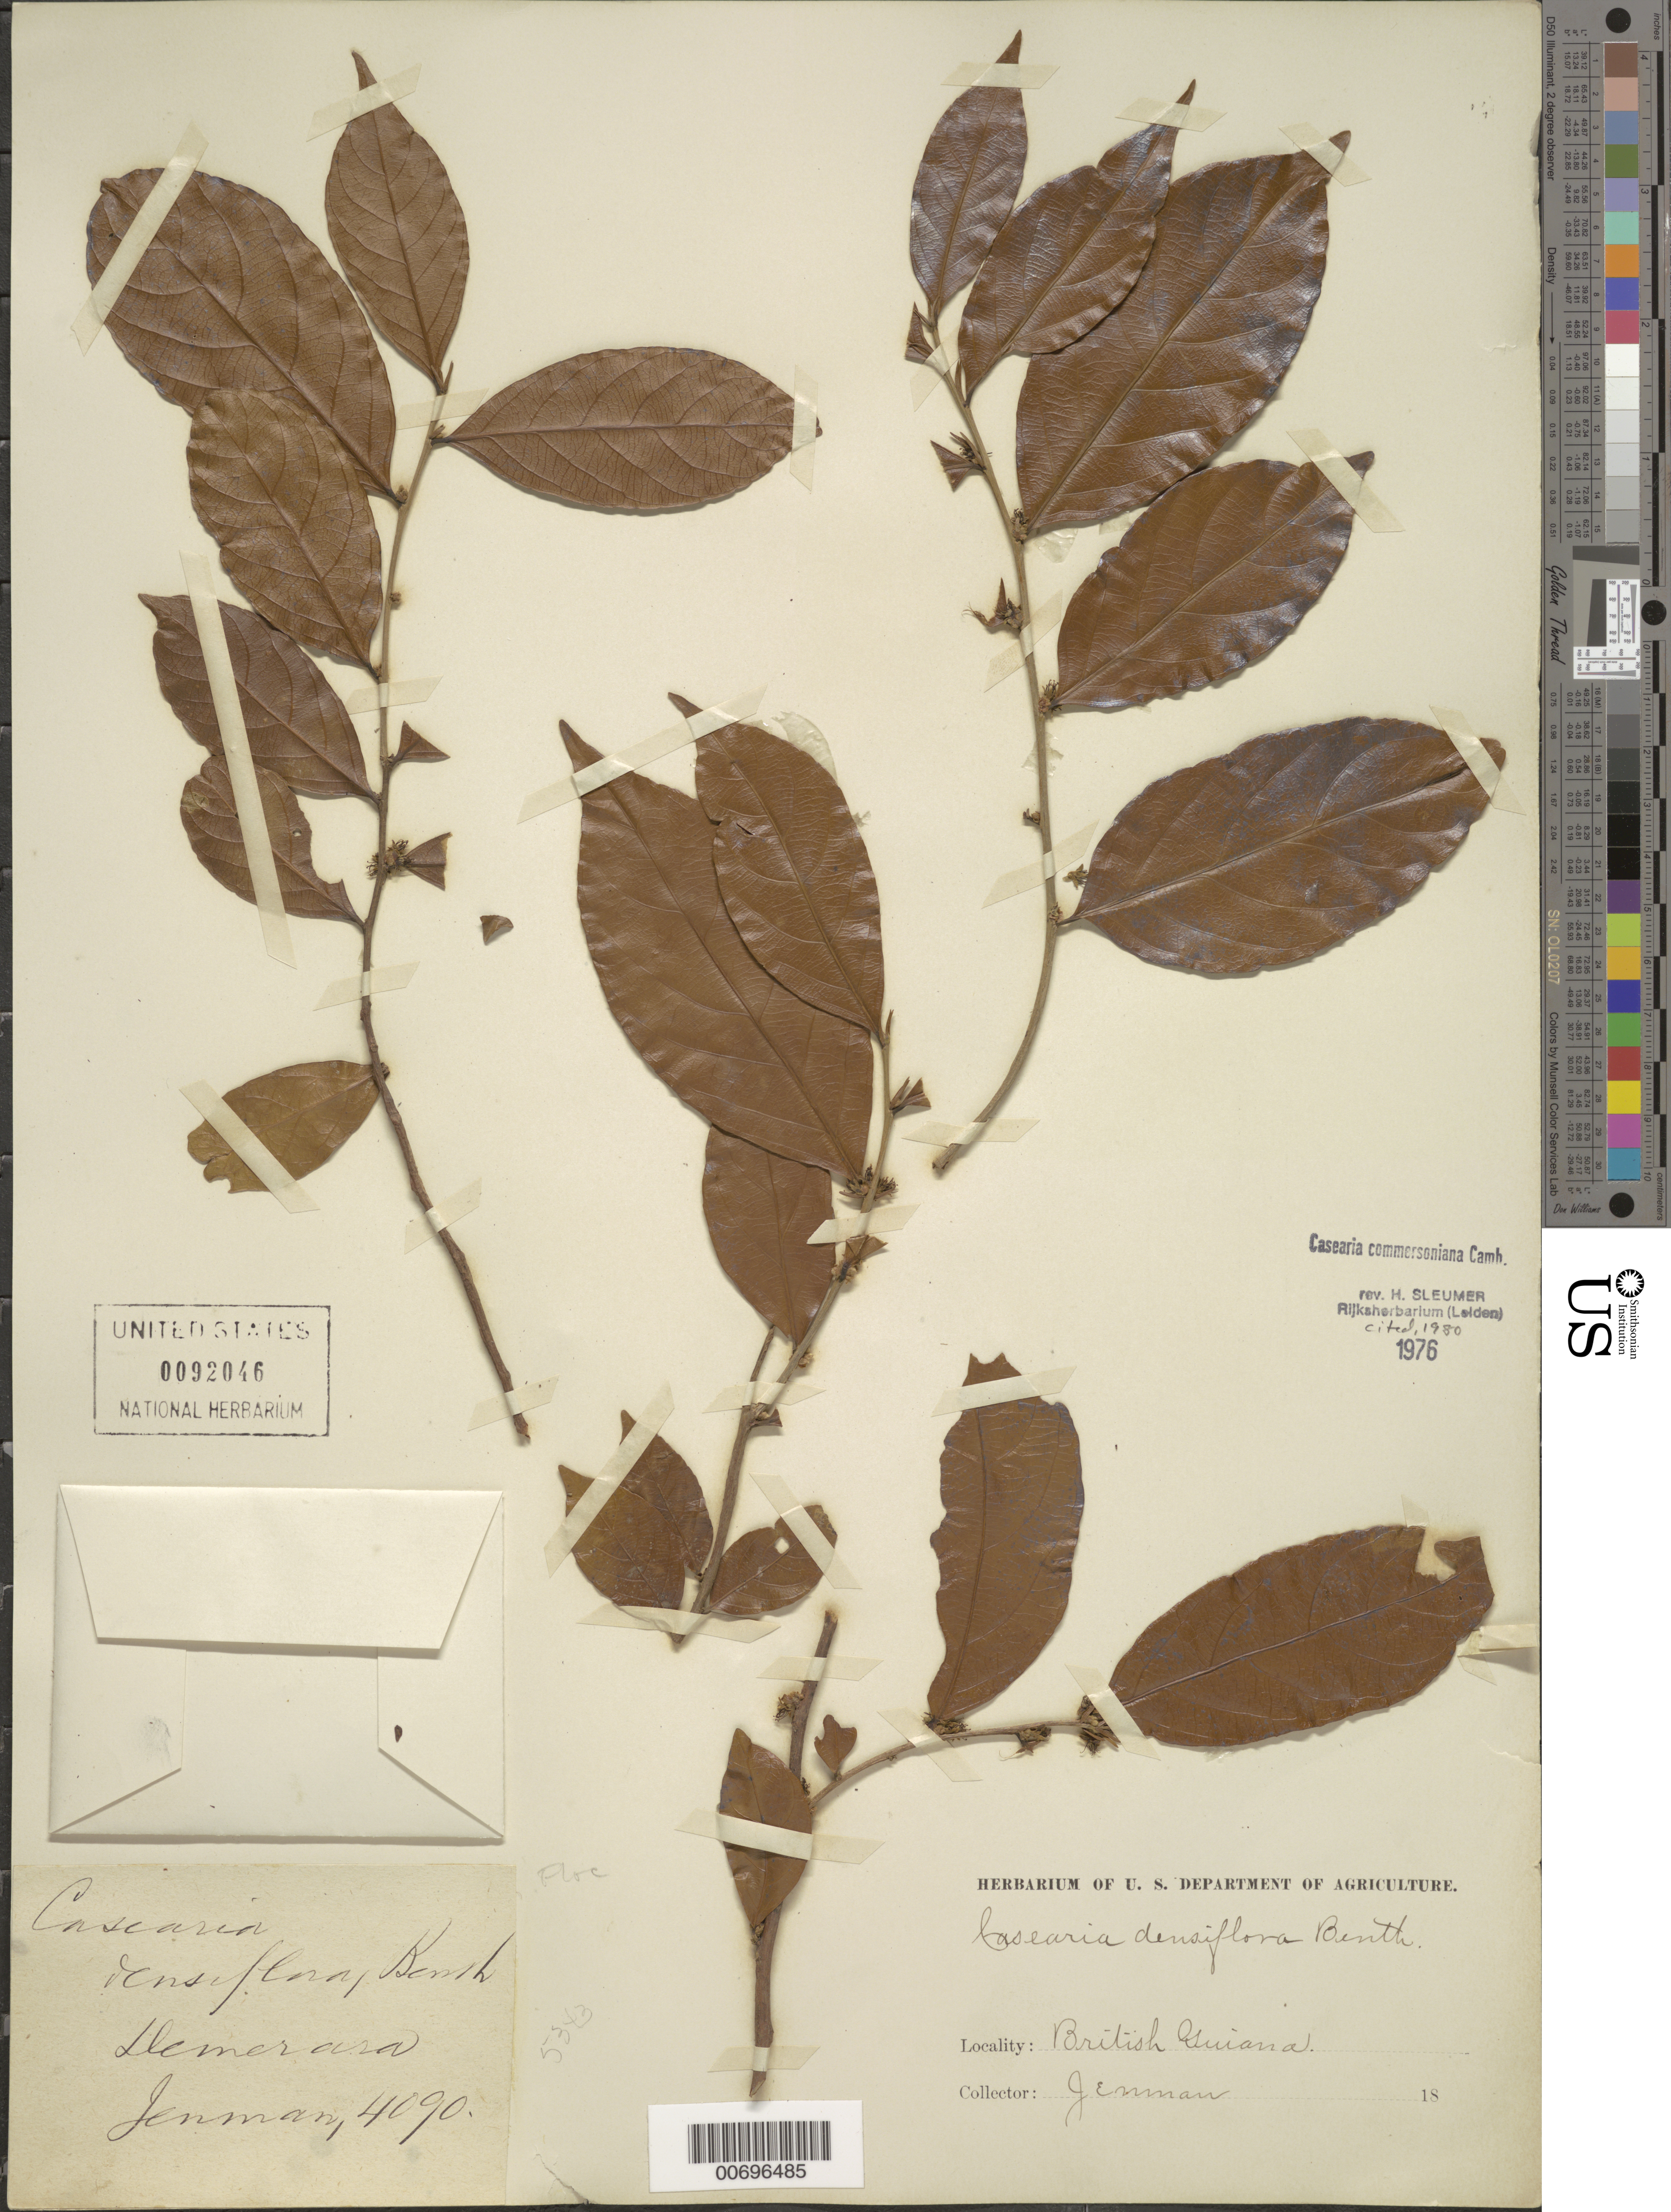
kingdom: Plantae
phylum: Tracheophyta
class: Magnoliopsida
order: Malpighiales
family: Salicaceae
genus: Piparea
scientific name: Piparea dentata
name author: Aubl.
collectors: G. S. Jenman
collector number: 4090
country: Guyana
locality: Demerara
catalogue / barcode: US 92046